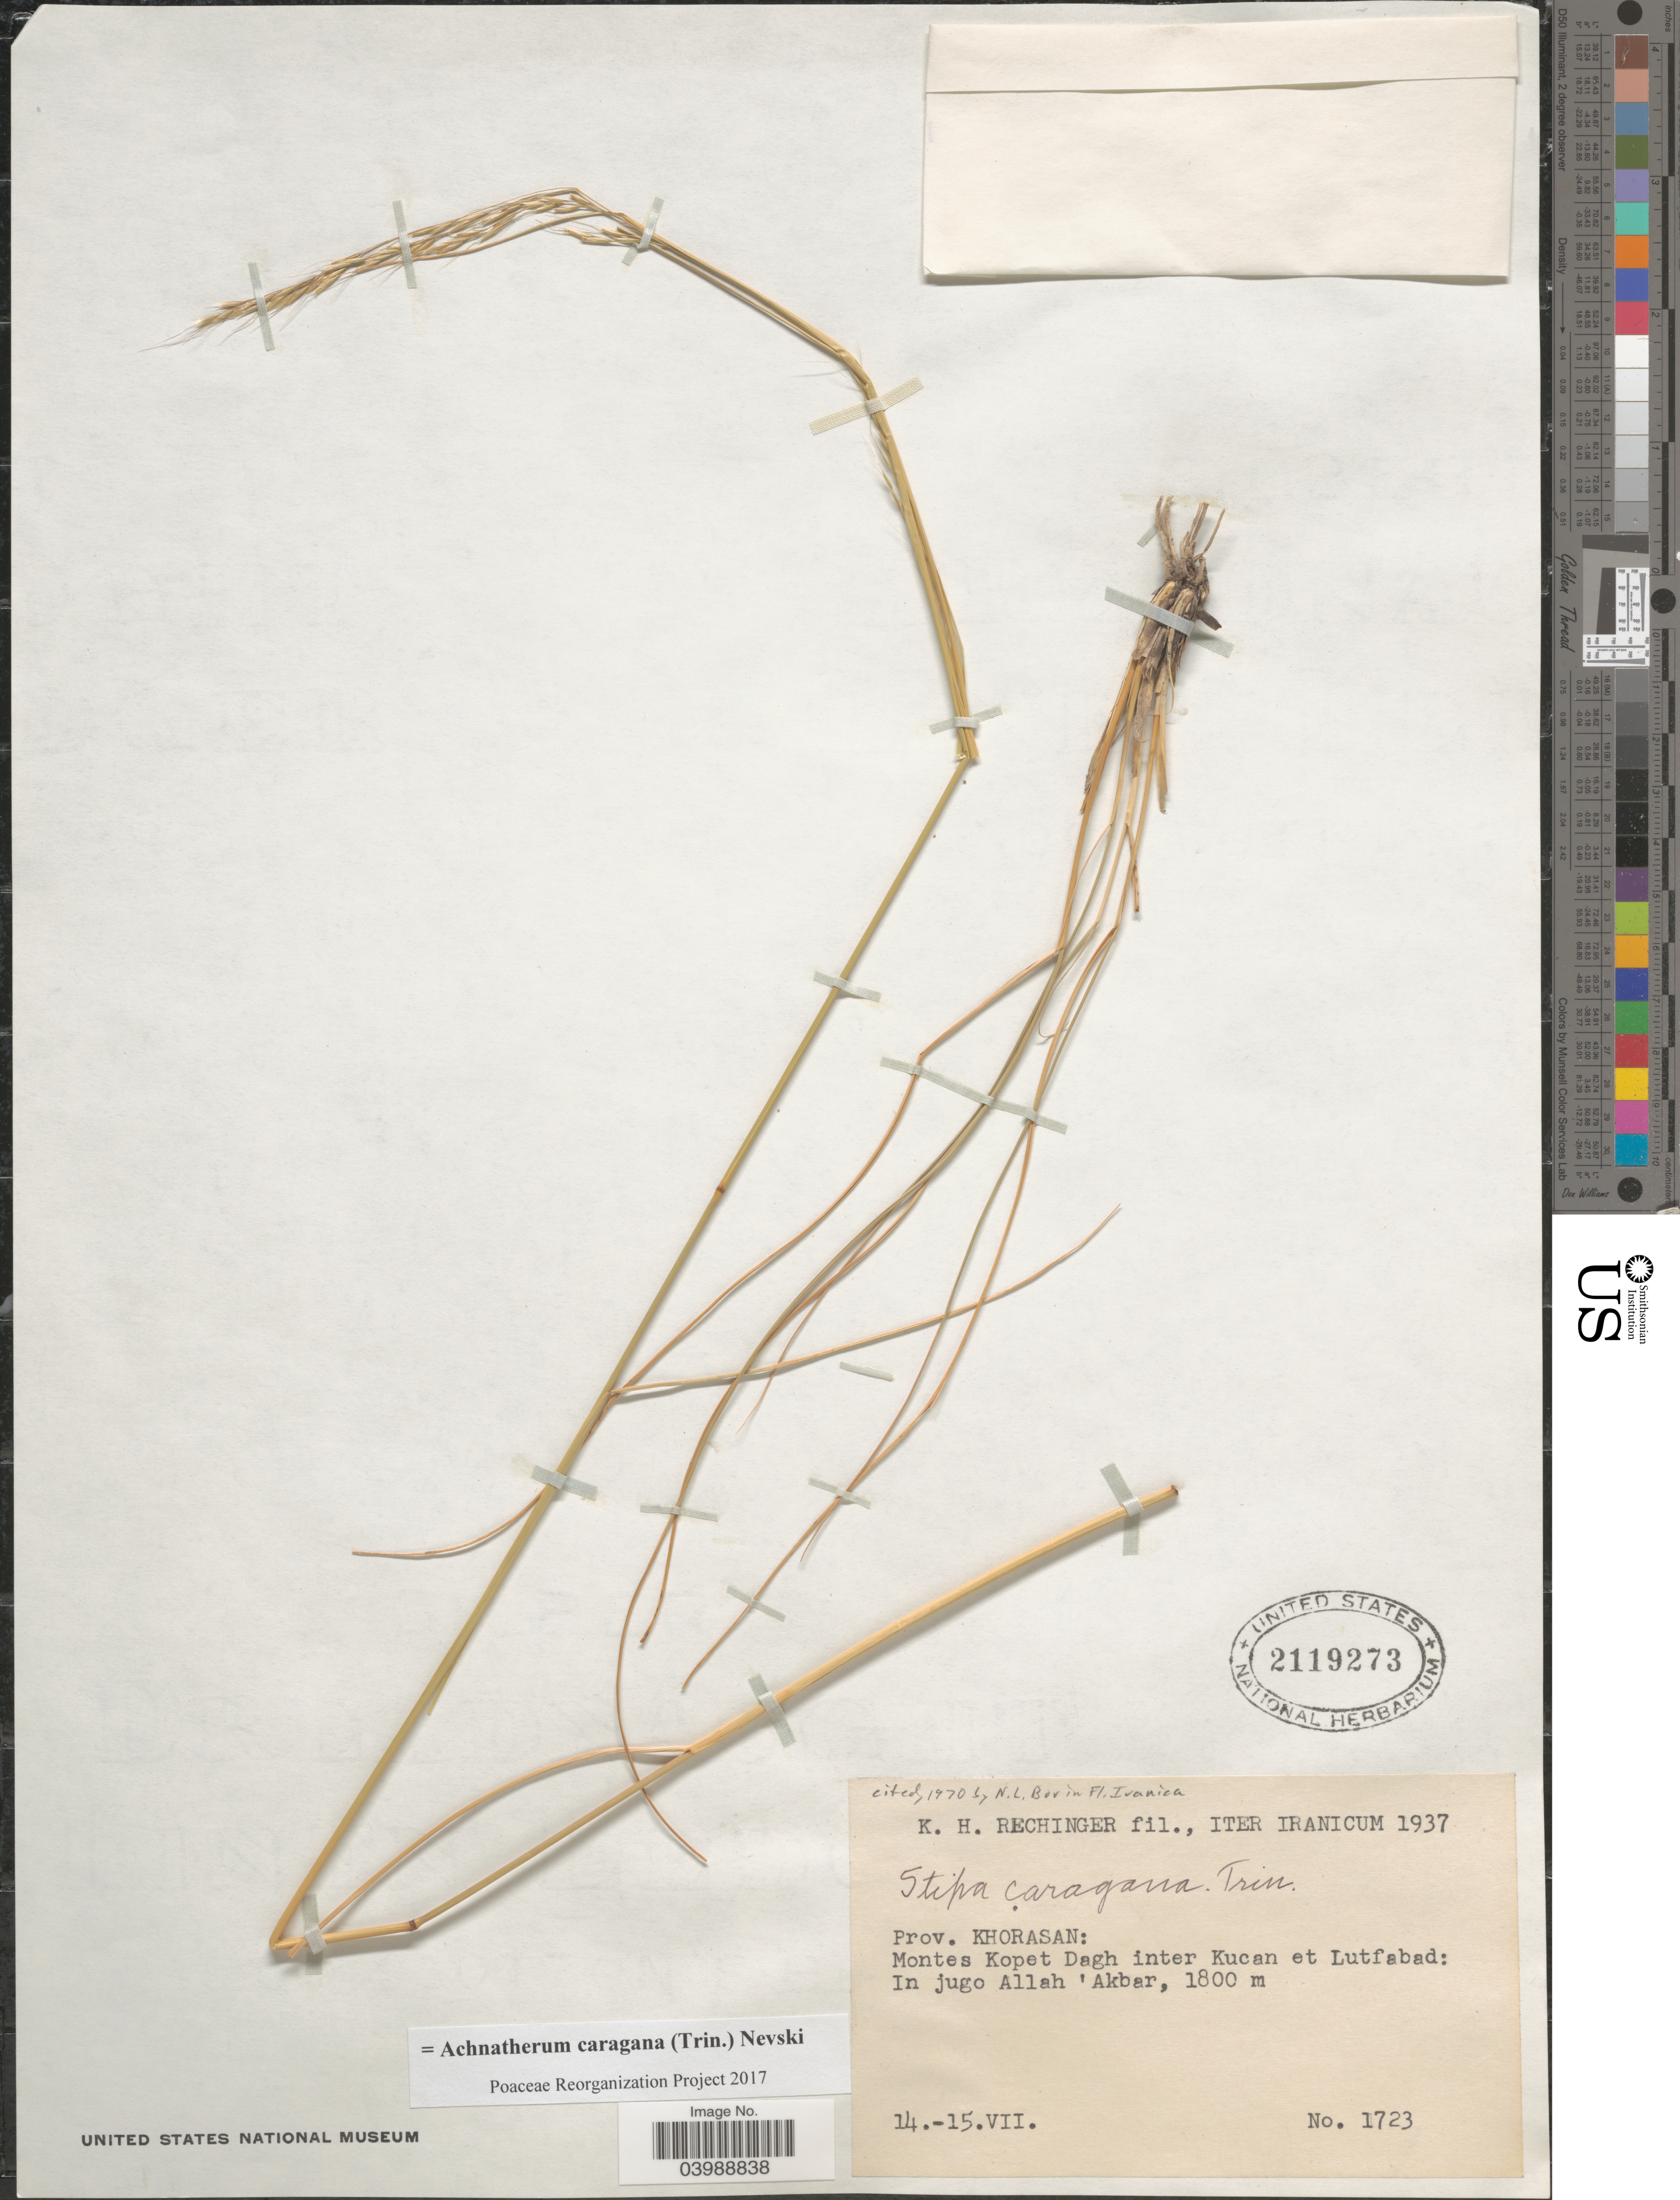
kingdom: Plantae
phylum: Tracheophyta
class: Liliopsida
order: Poales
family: Poaceae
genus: Achnatherum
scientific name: Achnatherum caragana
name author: (Trin.) Nevski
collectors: K. H. Rechinger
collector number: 1723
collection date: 1937-07-14/1937-07-15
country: Iran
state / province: Khorasan [obsolete]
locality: Montes Kopet Dagh inter Kucan et Lutfabad: In jugo Allah ' Akbar.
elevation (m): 1800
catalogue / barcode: US 2119273